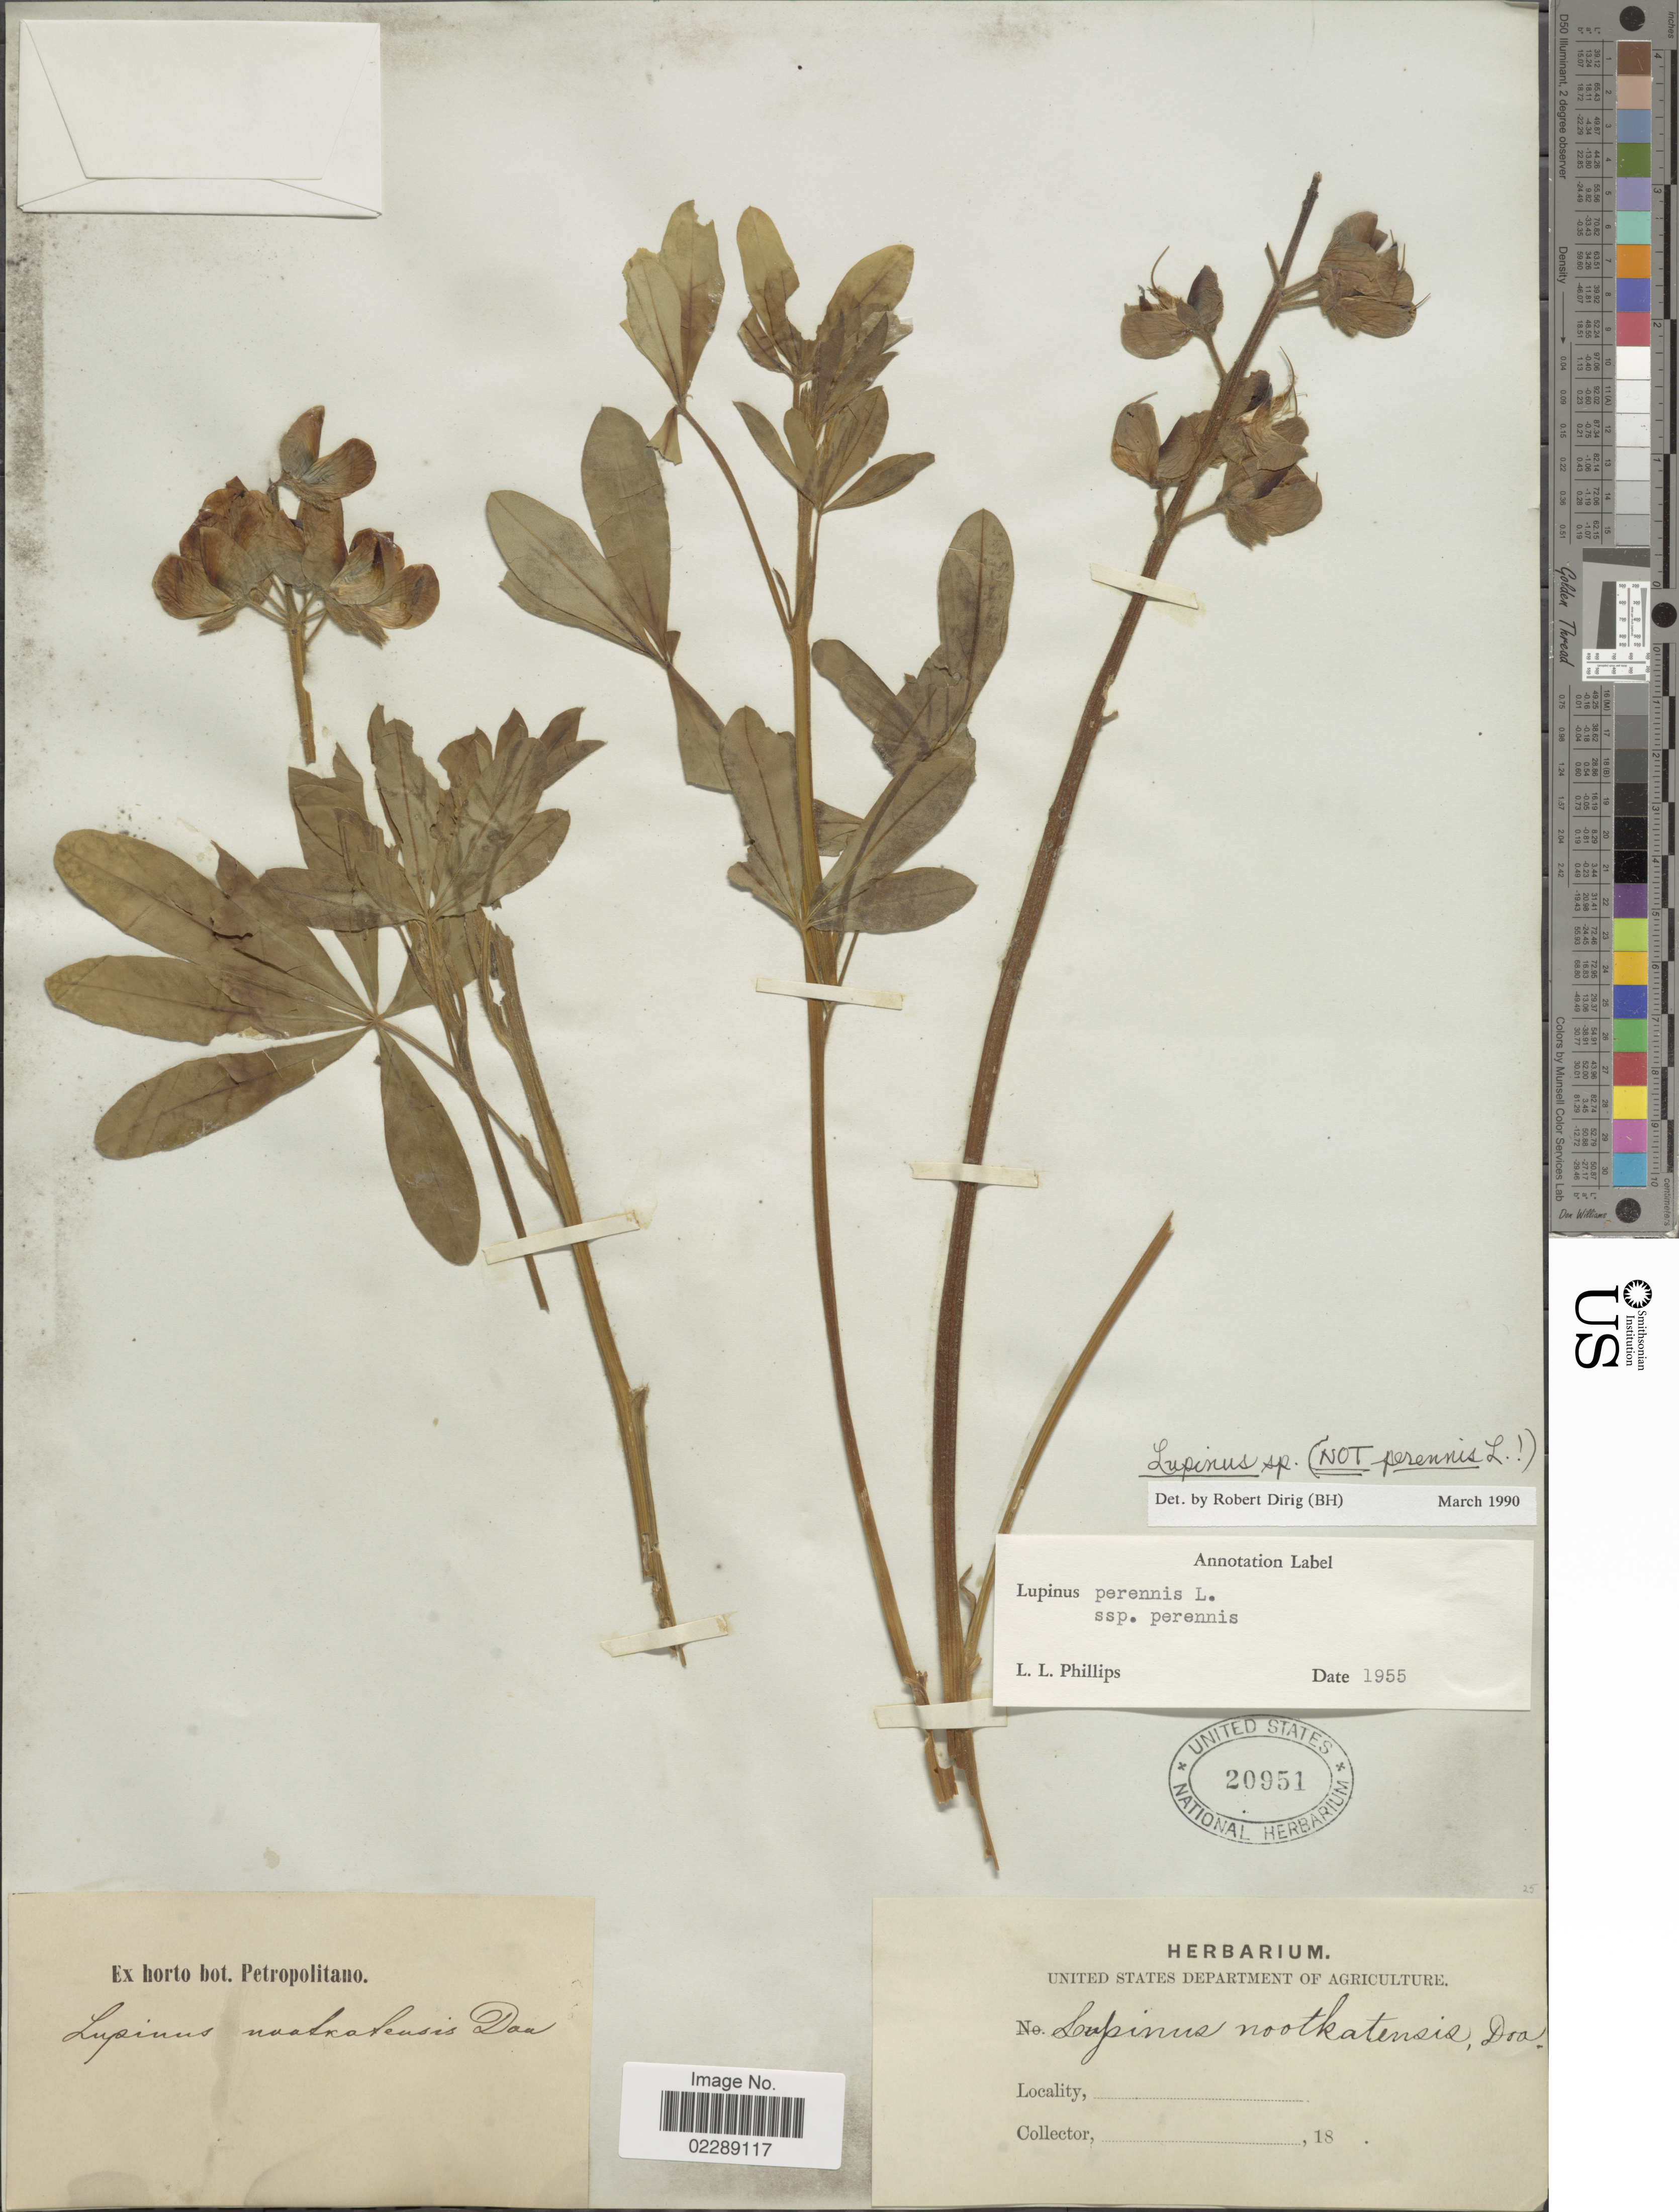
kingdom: Plantae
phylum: Tracheophyta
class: Magnoliopsida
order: Fabales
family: Fabaceae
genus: Lupinus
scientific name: Lupinus sp.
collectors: ex Horto Bot. Petropolitano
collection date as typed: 18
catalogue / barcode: US 20951